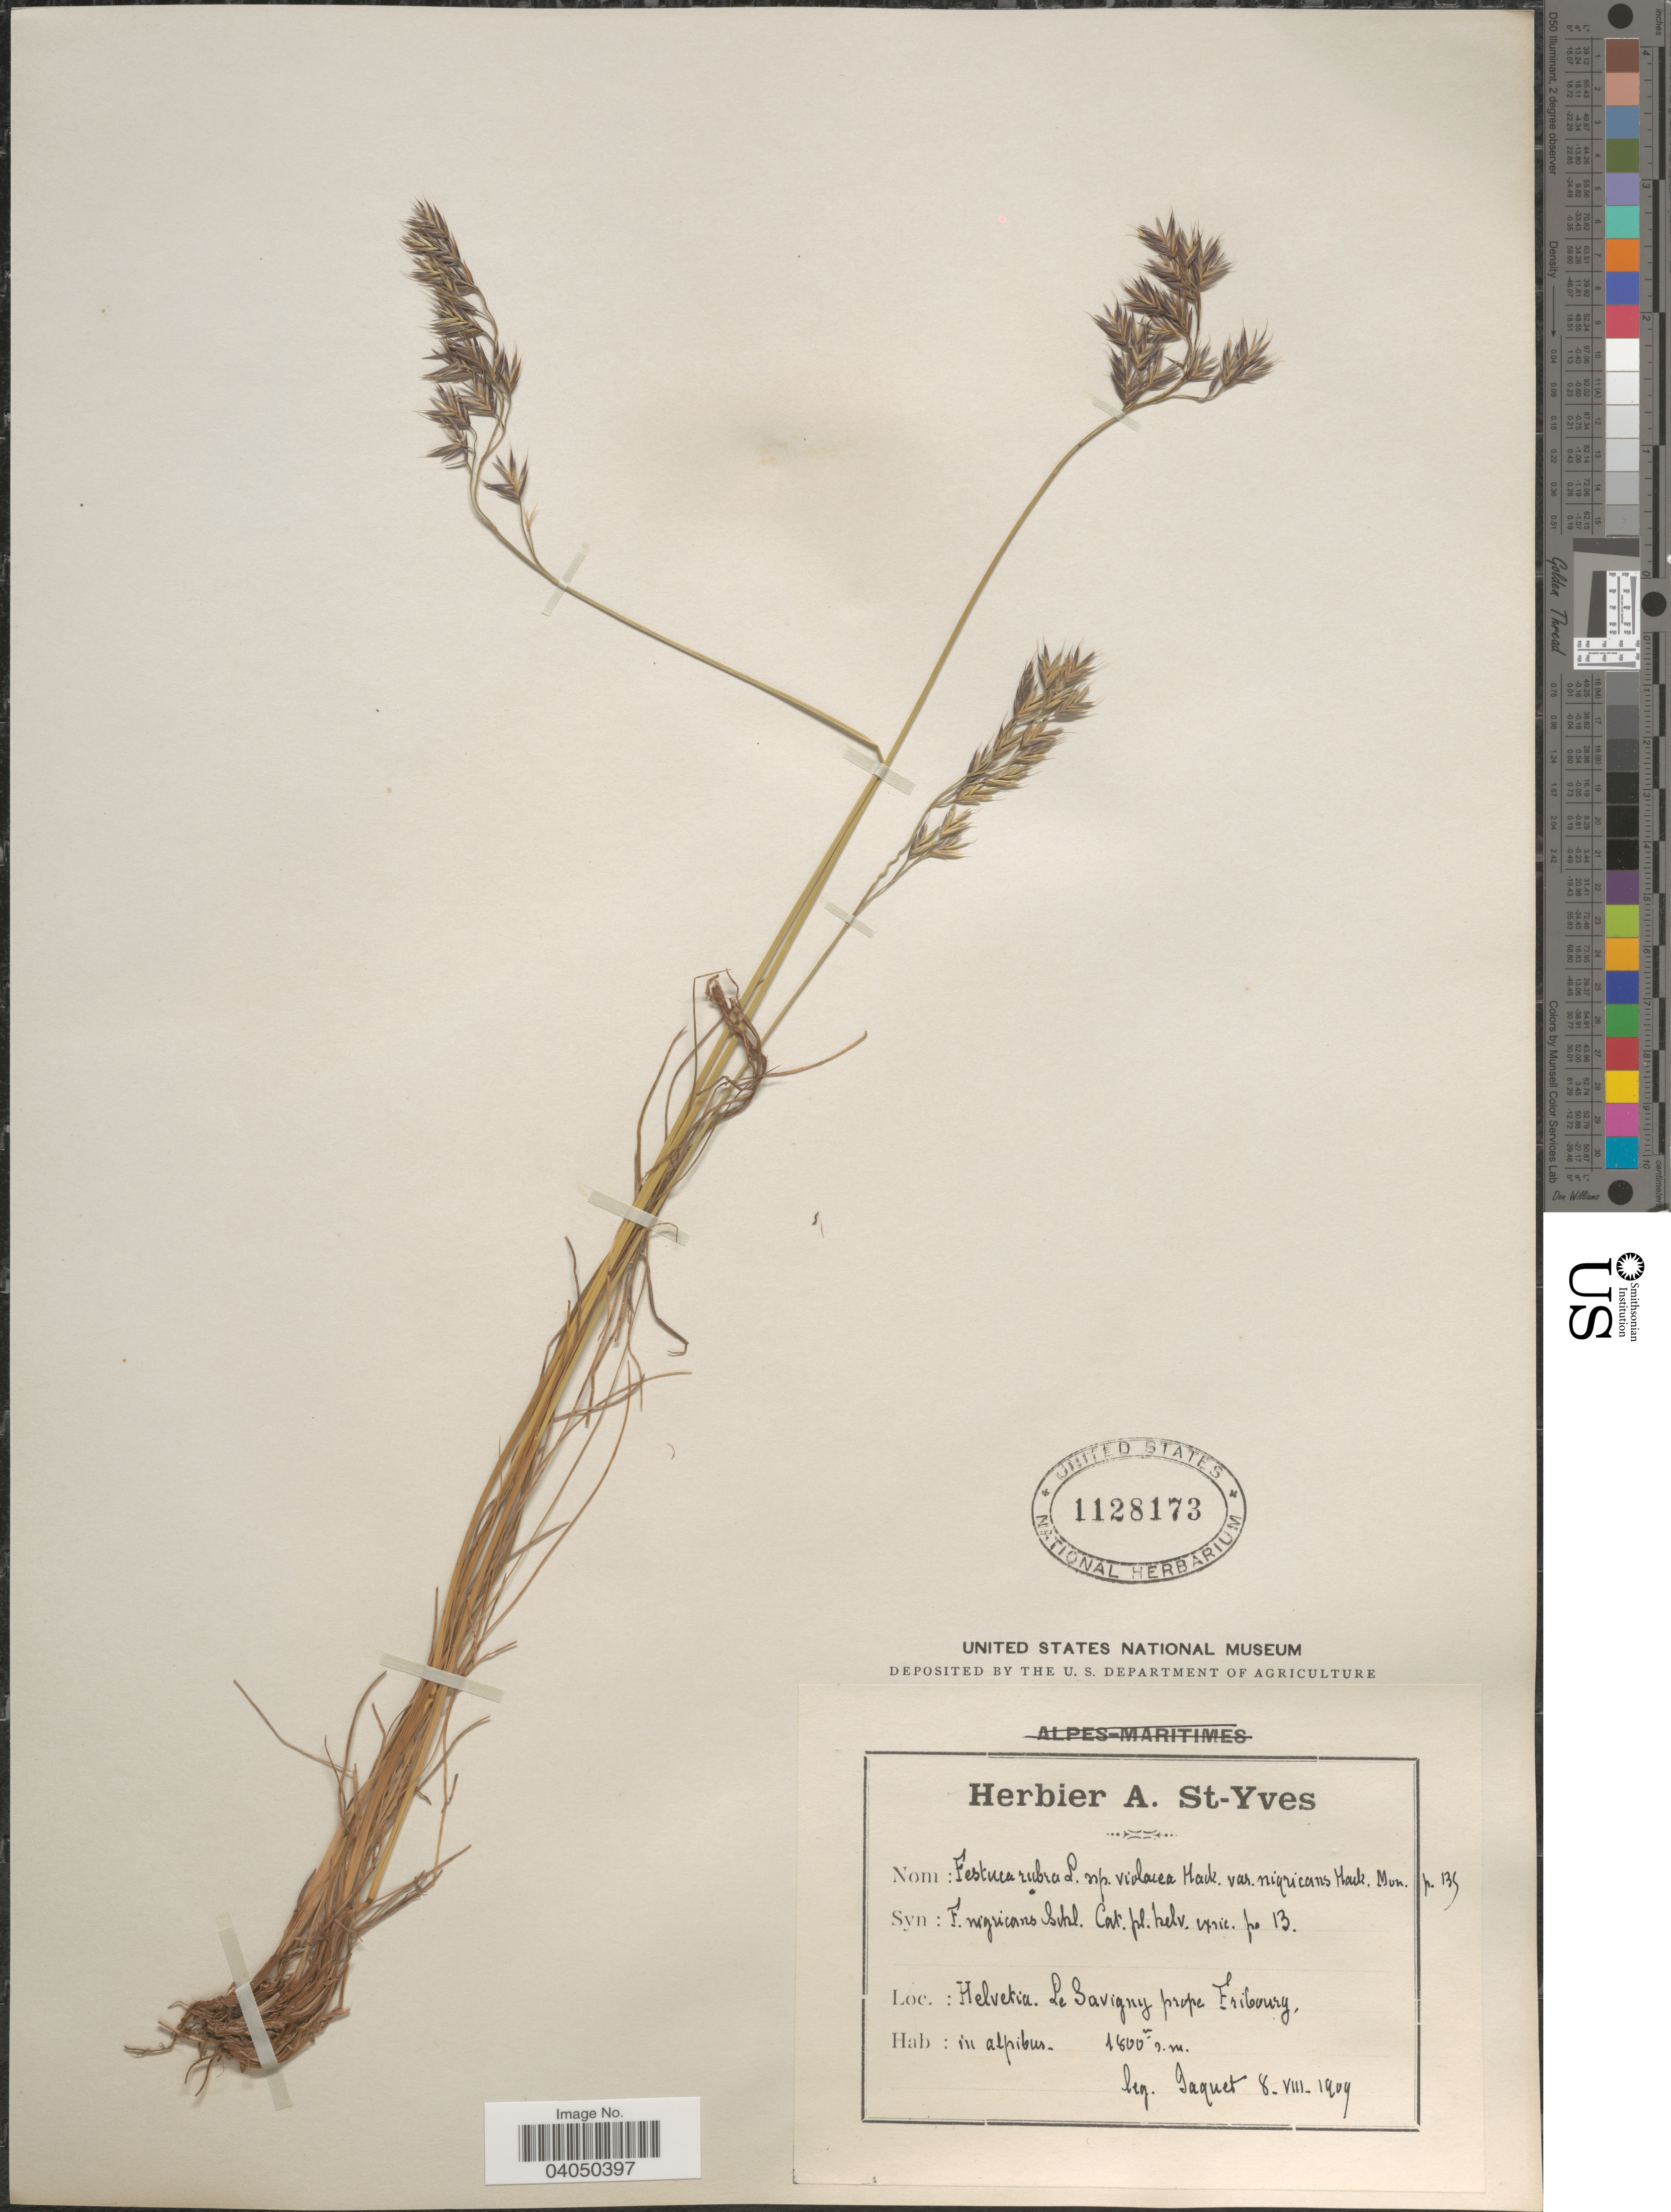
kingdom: Plantae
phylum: Tracheophyta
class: Liliopsida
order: Poales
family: Poaceae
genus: Festuca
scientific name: Festuca violacea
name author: Gaudin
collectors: -. Jaquet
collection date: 1909-08-08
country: Switzerland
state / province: Fribourg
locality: Helvetia. Le Savigny prope Fribourg.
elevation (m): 1800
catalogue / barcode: US 1128173